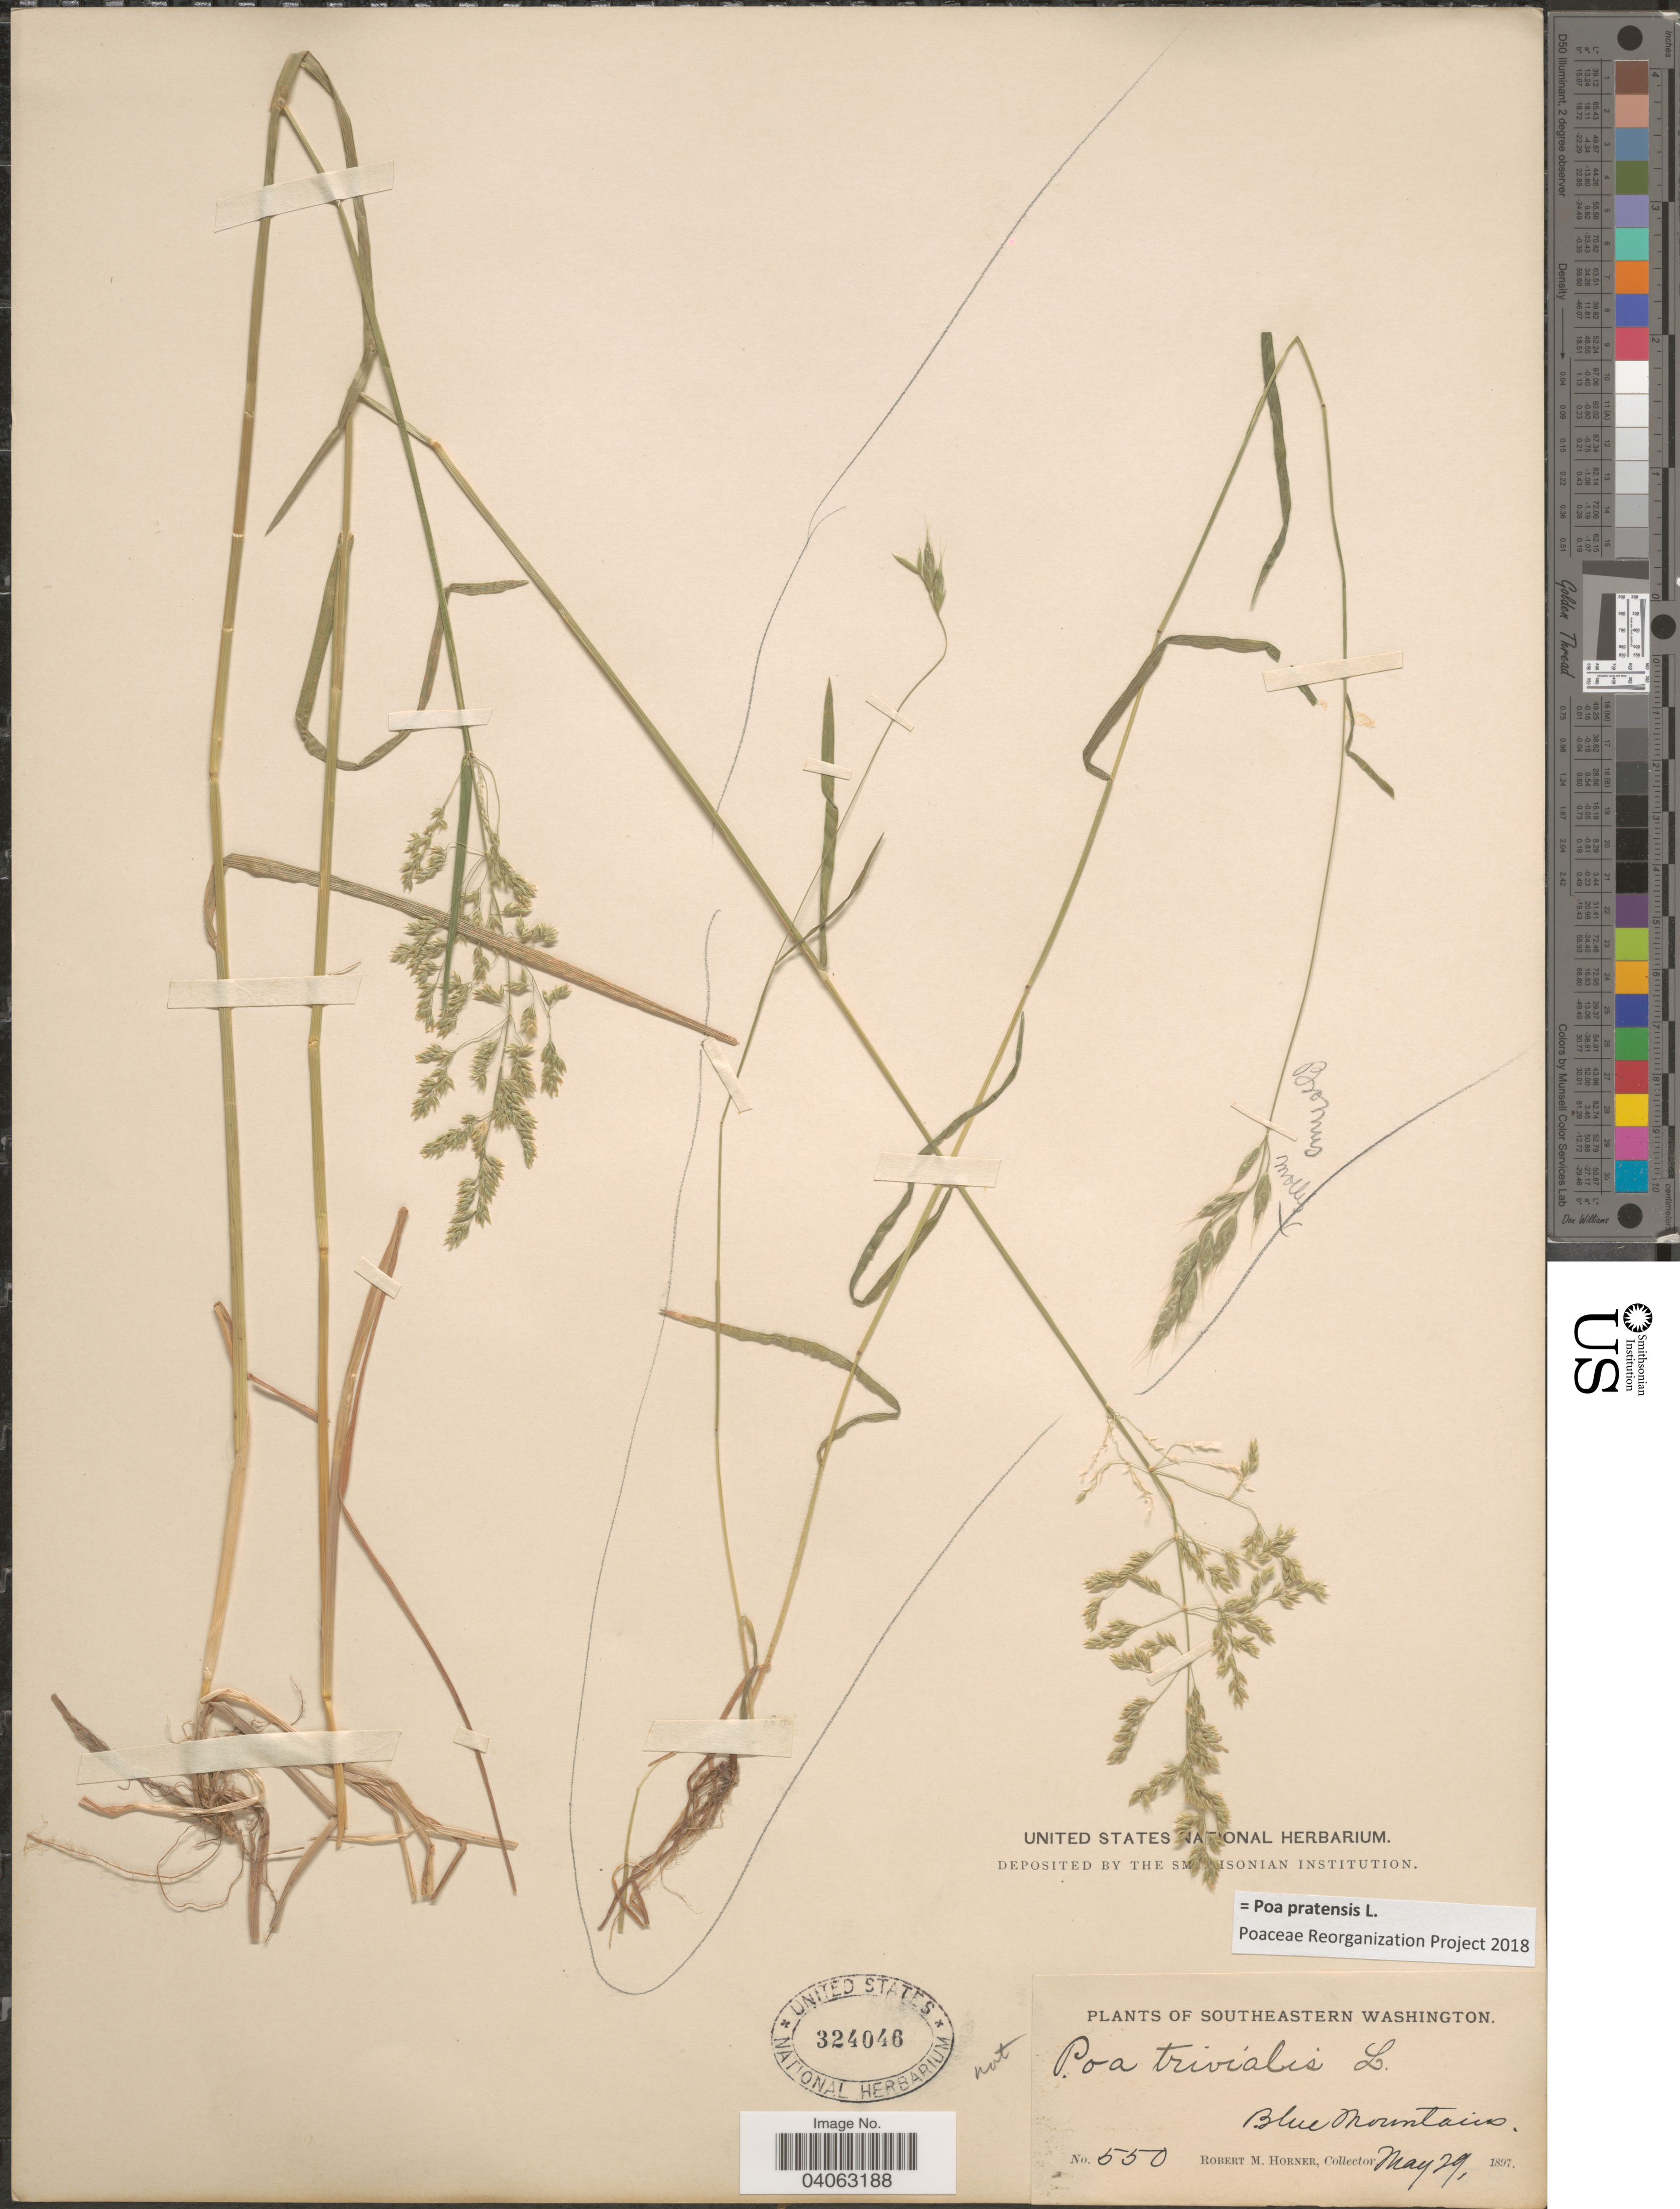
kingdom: Plantae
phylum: Tracheophyta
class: Liliopsida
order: Poales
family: Poaceae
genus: Poa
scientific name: Poa pratensis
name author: L.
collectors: R. Horner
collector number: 550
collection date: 1897-05-29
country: United States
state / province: Washington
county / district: Clallam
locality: Southeastern Washington. Blue Mountains.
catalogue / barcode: US 324046